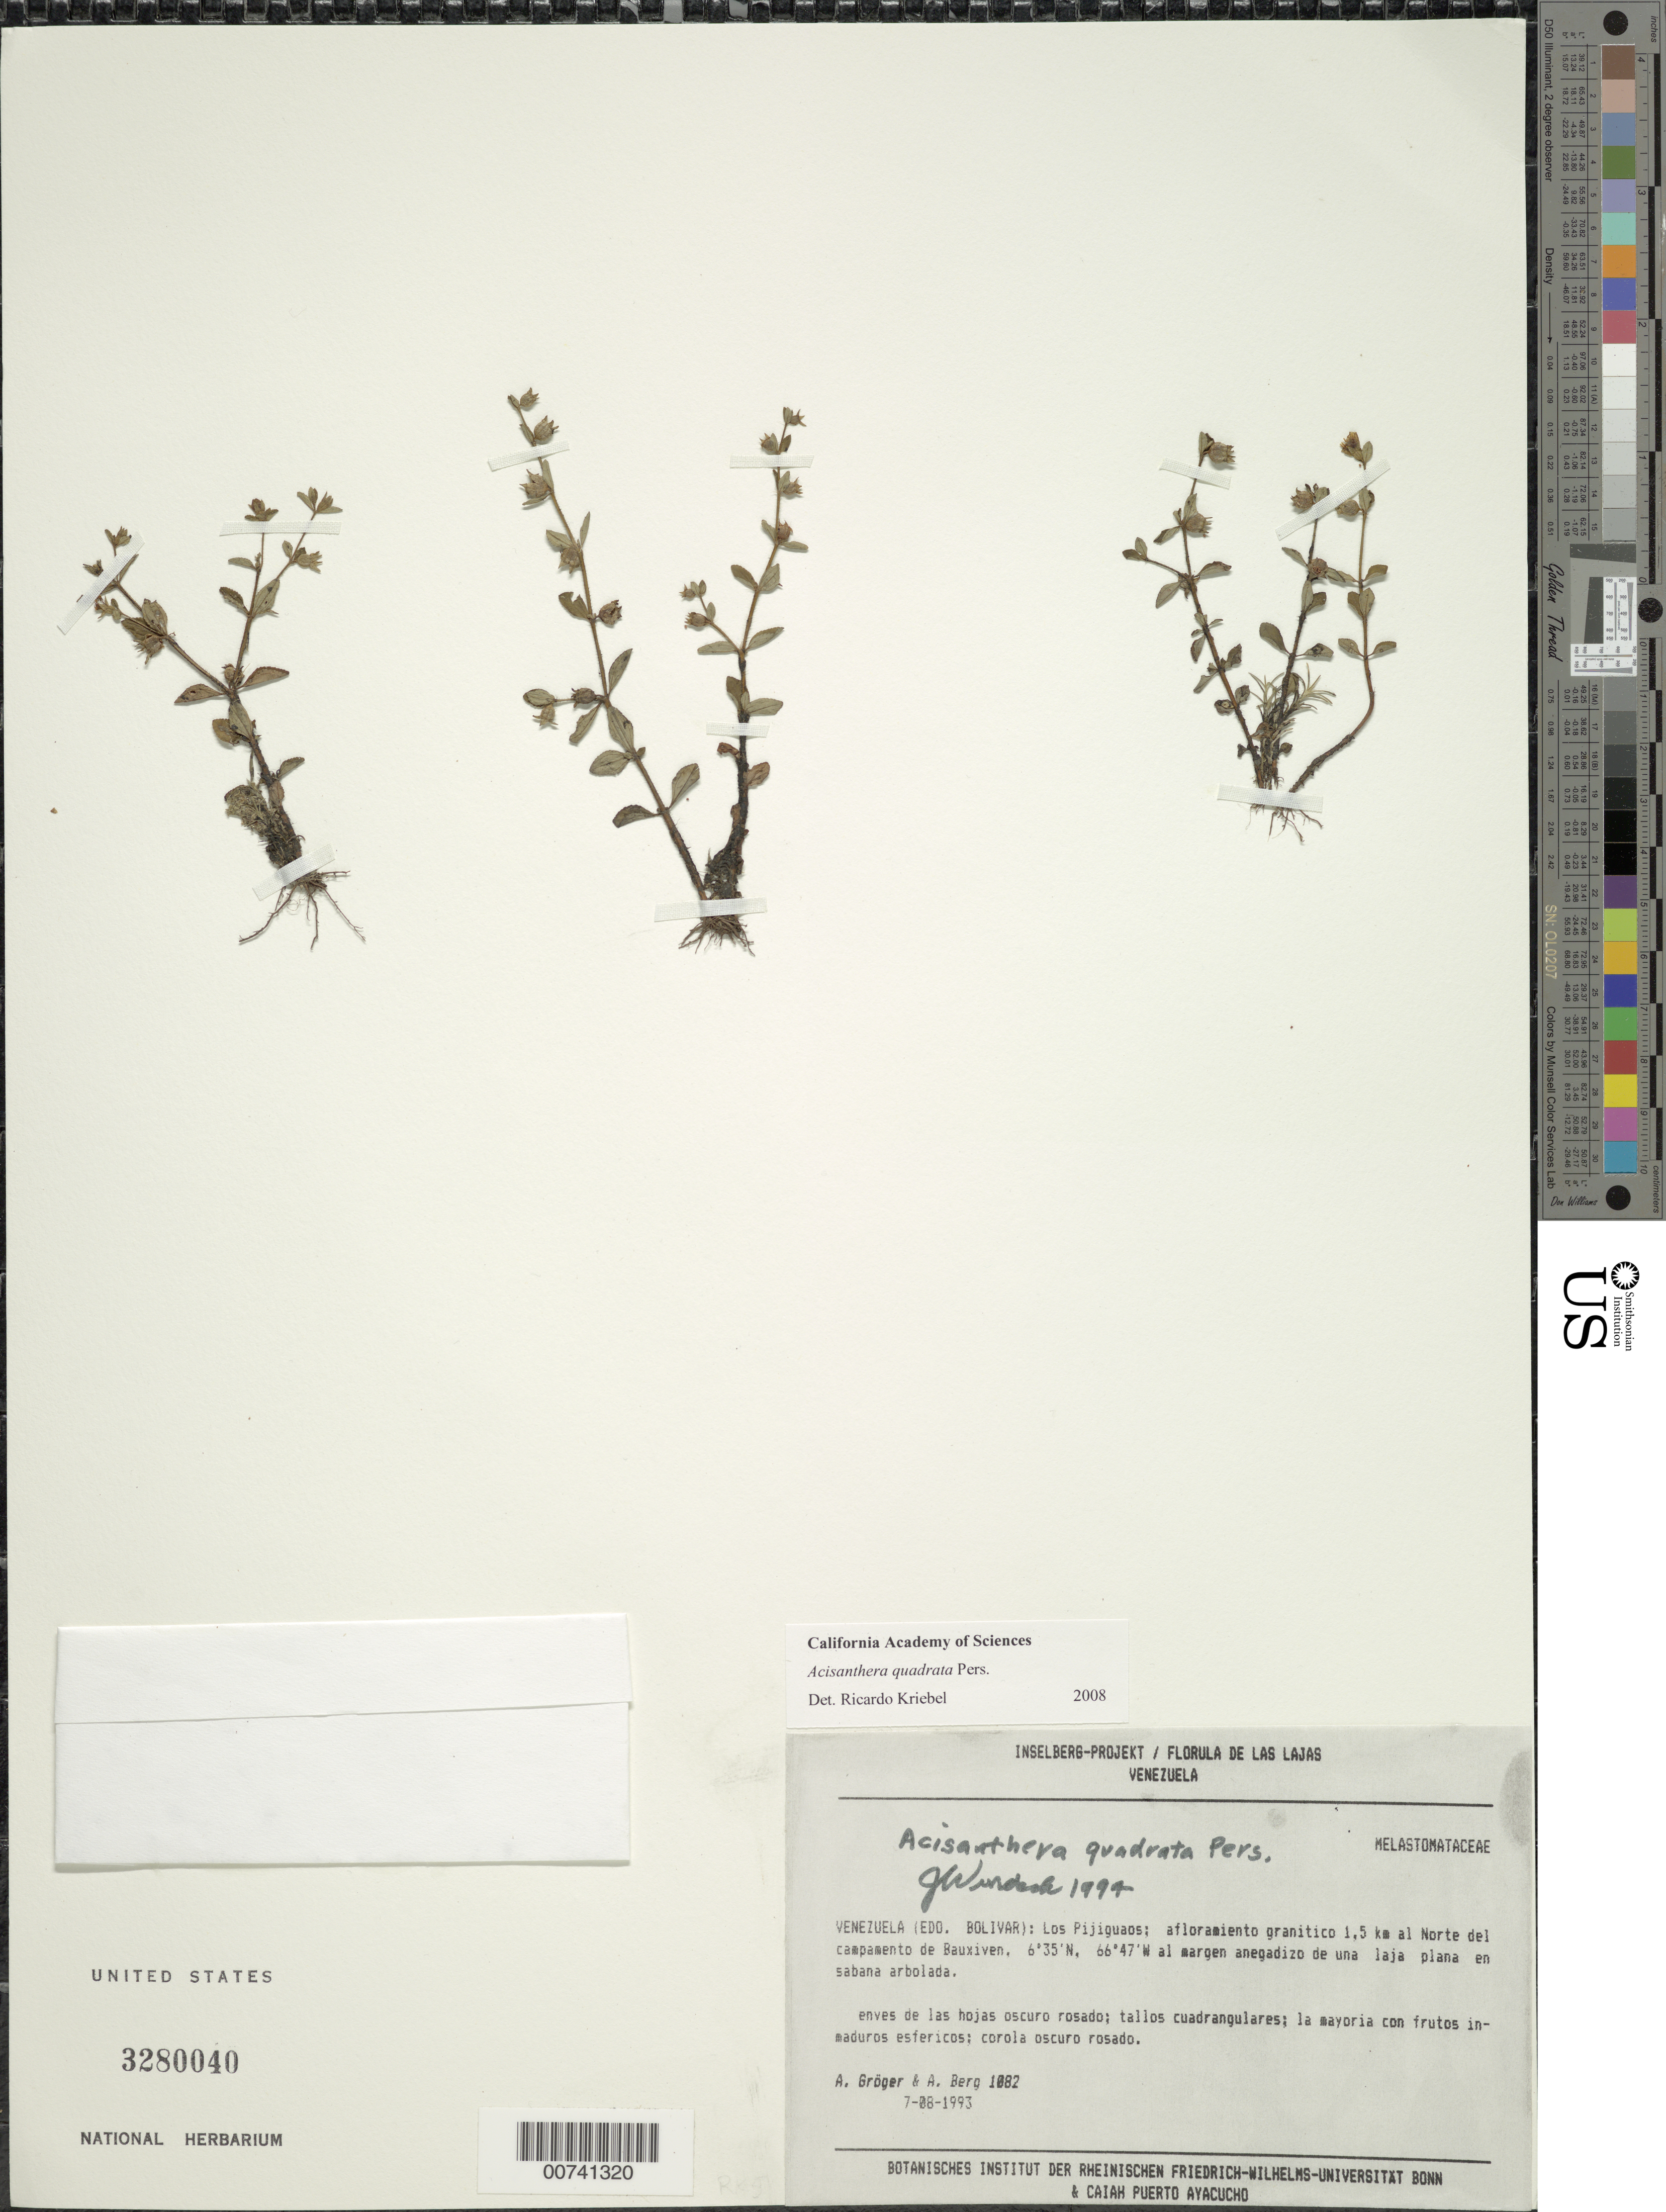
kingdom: Plantae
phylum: Tracheophyta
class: Magnoliopsida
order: Myrtales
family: Melastomataceae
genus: Acisanthera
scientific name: Acisanthera erecta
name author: Gleason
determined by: Nunes da Silva, Diego, (RB), Jardim Botanico do Rio de Janeiro - Herbario (BRAZIL)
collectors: A. Gröger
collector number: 1082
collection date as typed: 7-Aug-93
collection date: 1993-08-07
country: Venezuela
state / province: Bolívar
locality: Los Pijiguaos, 1.5 km N of Campamento de Bauxiven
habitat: Margen anegadizo de una laja plana en sabana arbolada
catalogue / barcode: US 3280040